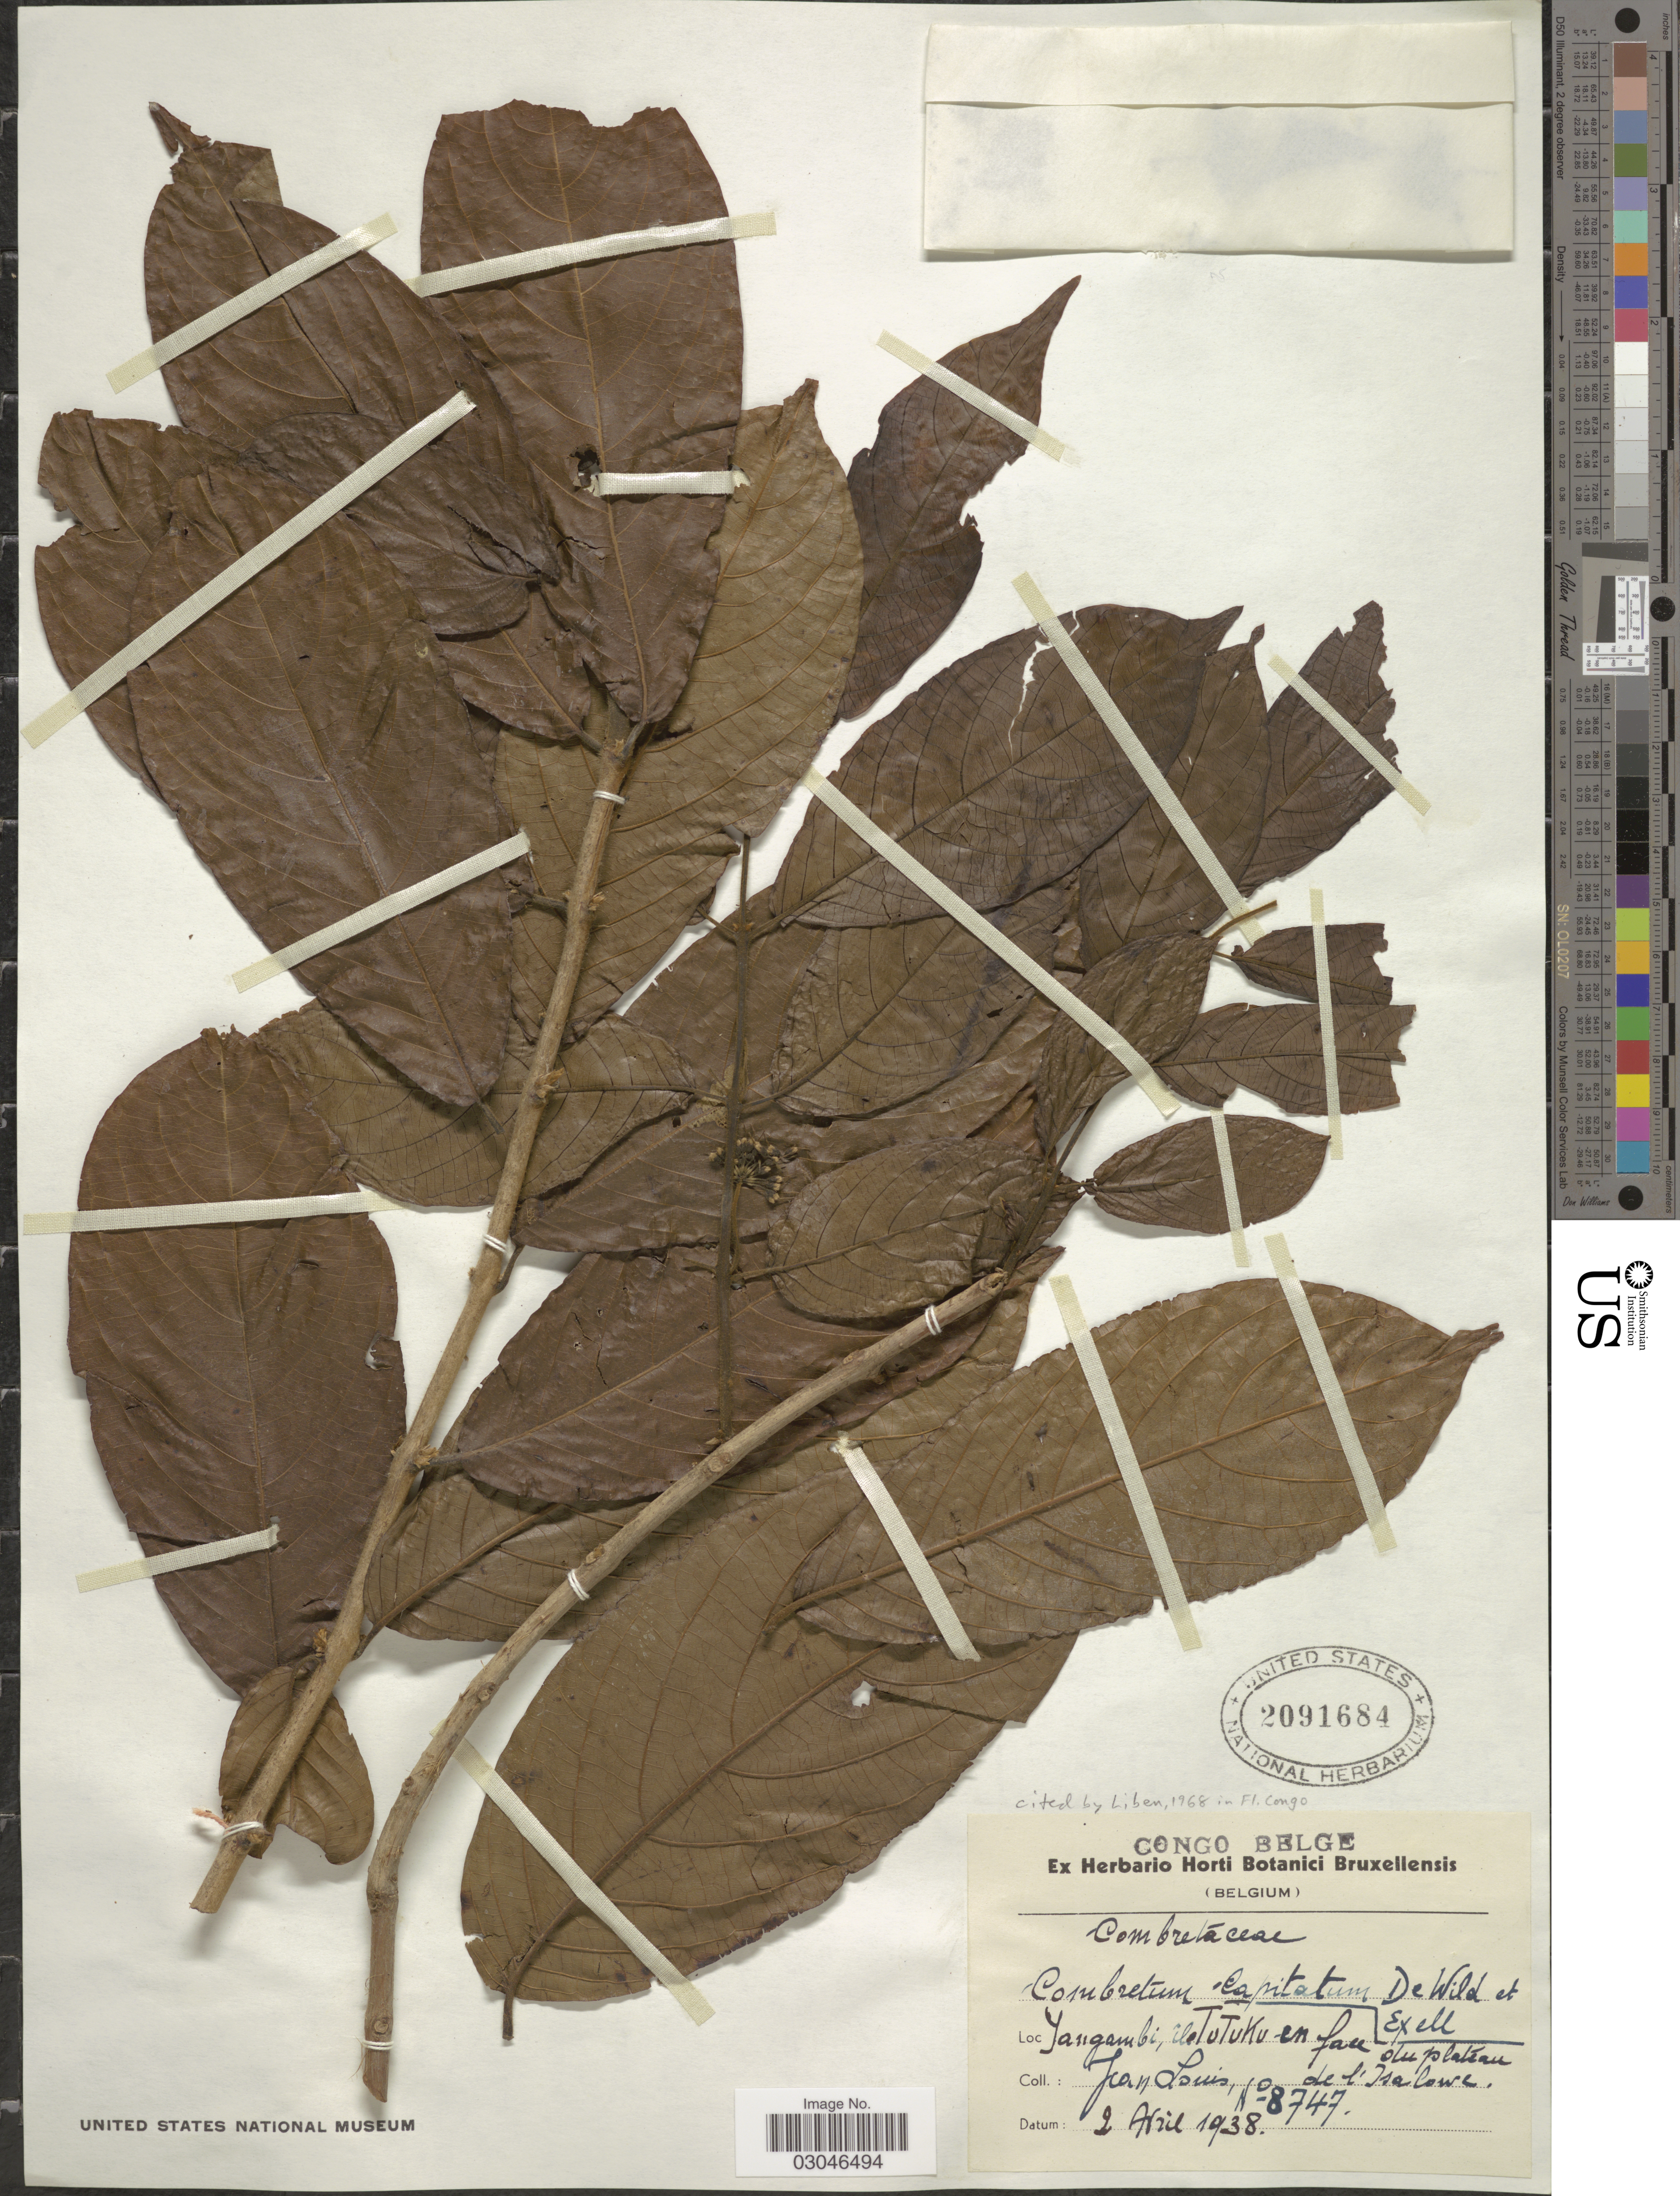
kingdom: Plantae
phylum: Tracheophyta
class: Magnoliopsida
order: Myrtales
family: Combretaceae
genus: Combretum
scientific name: Combretum capitatum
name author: De Wild. & Exell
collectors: J. Louis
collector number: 8747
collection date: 1938-04-02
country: Congo, Democratic Republic of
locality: Yangambi, île Tutuku en face du plateau de l'Isalowe. Congo Belge.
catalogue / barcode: US 2091684